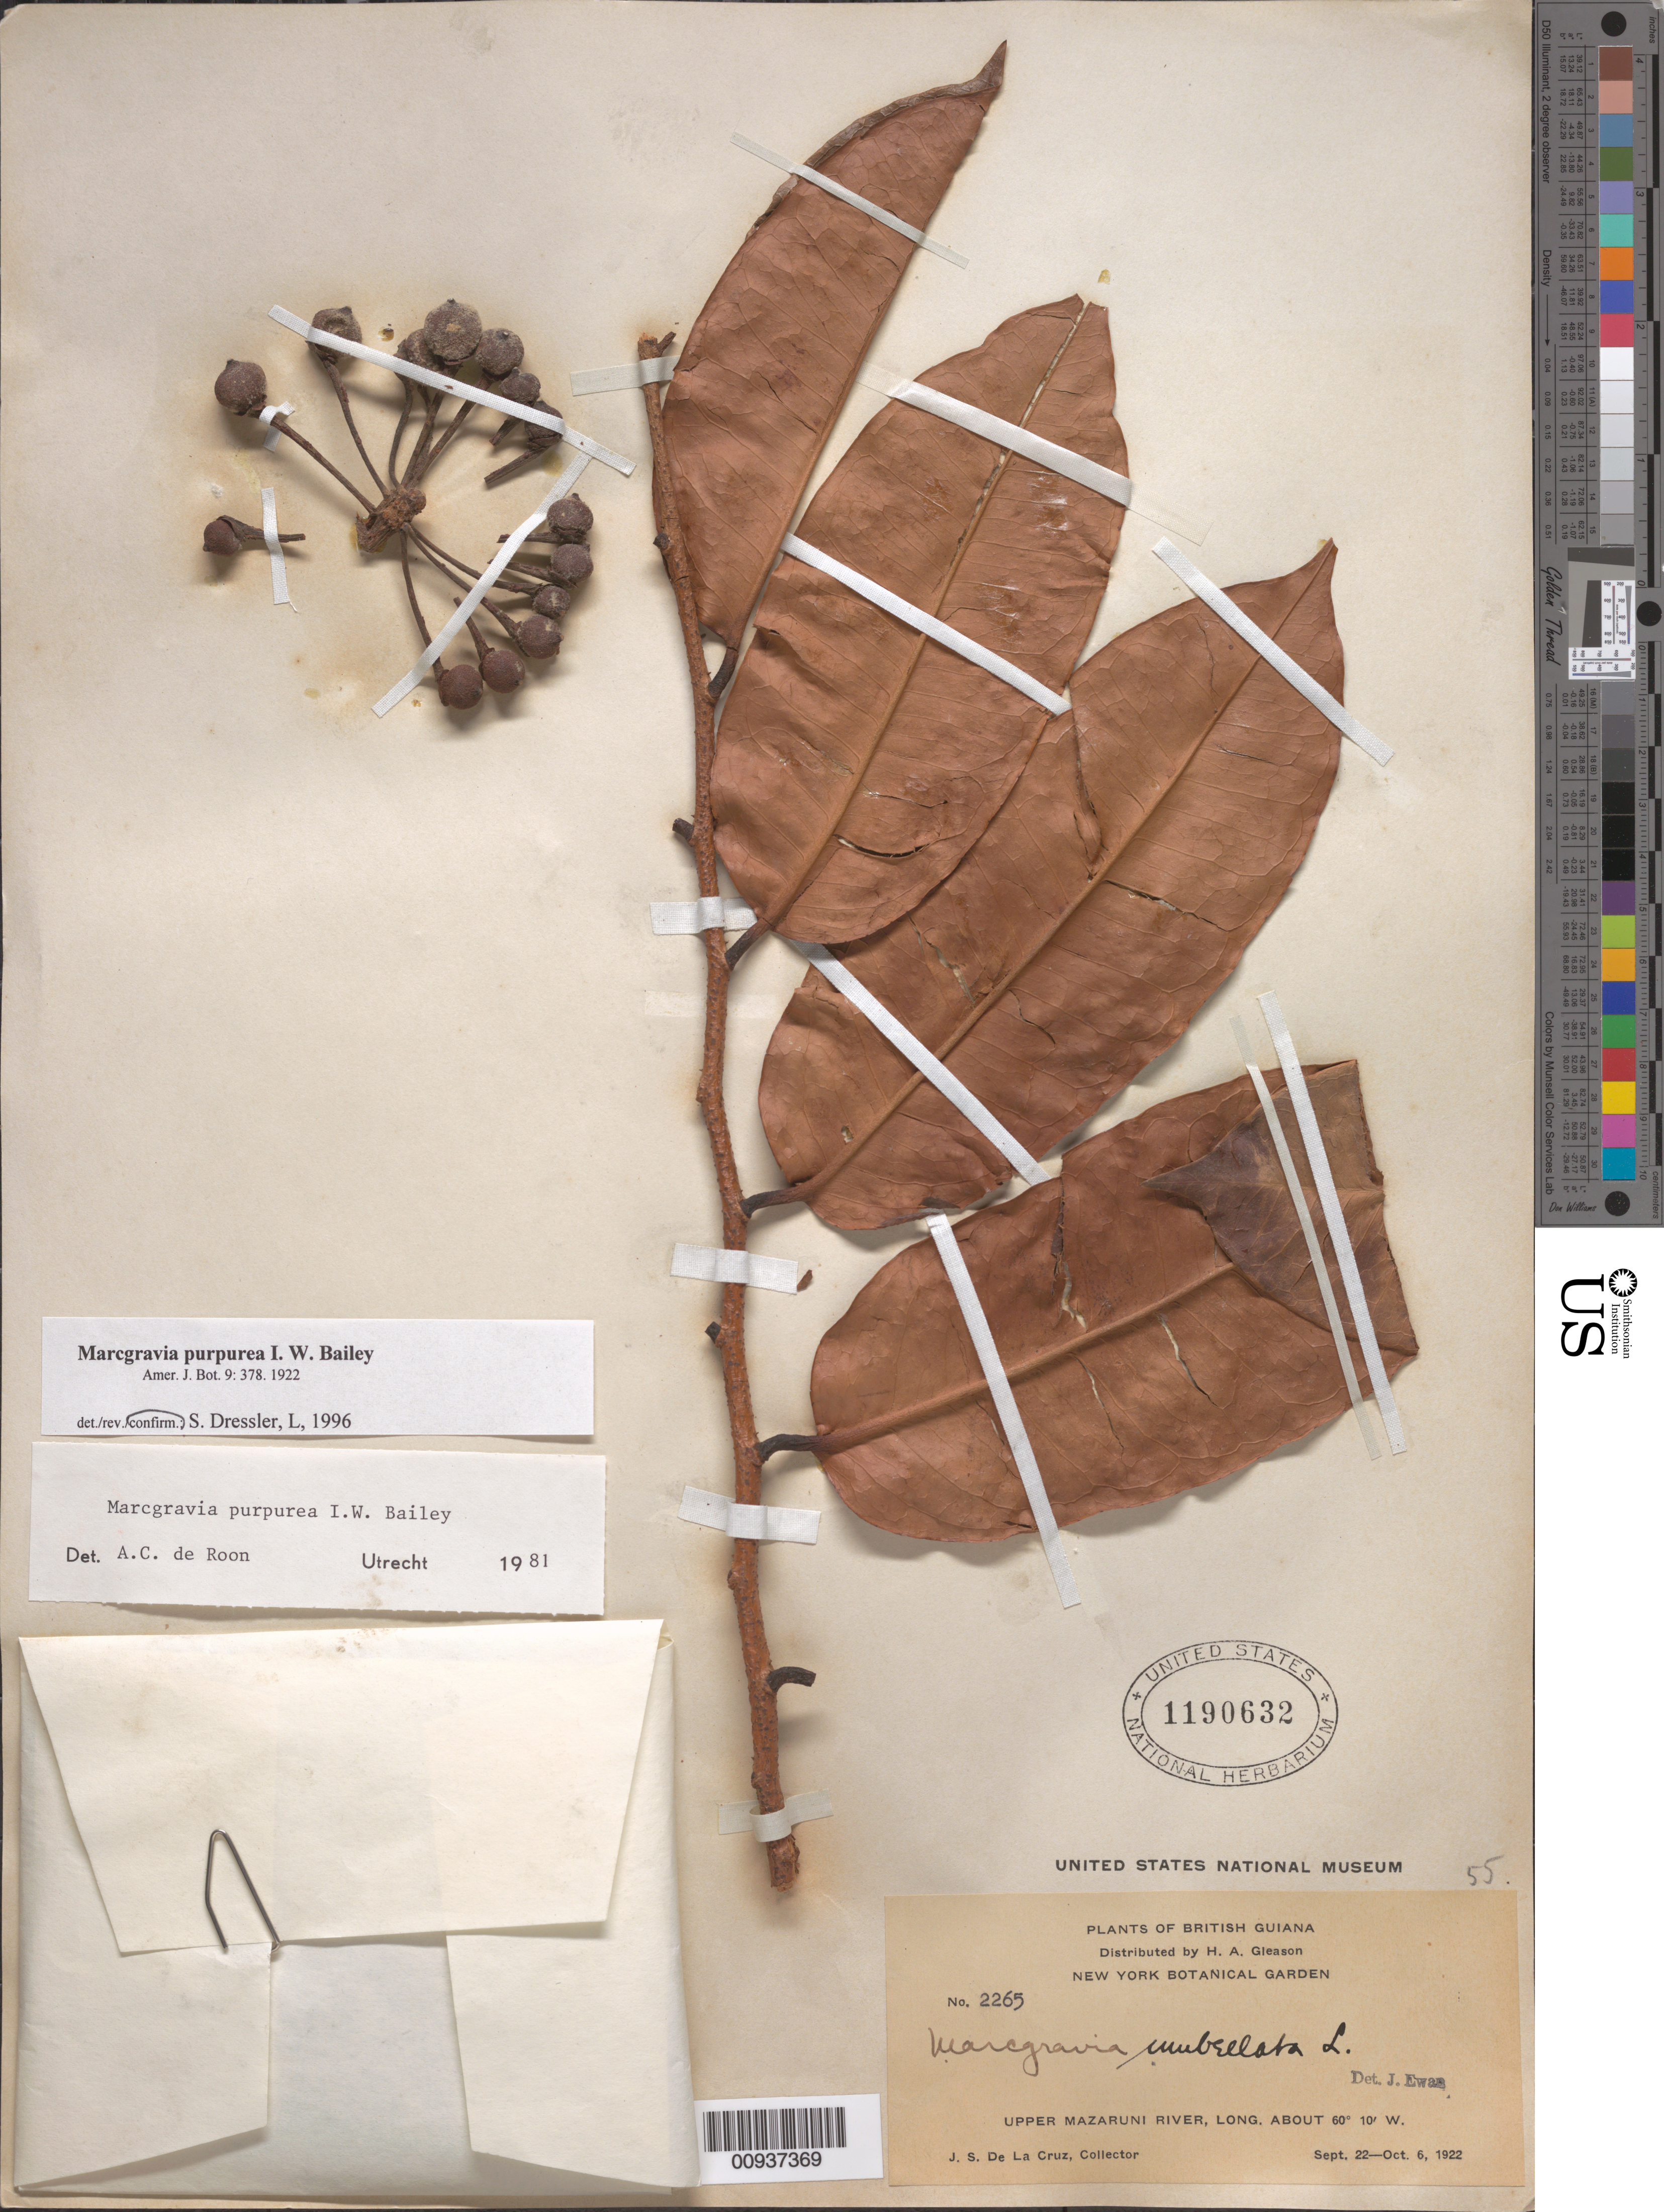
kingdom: Plantae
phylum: Tracheophyta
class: Magnoliopsida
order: Ericales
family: Marcgraviaceae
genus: Marcgravia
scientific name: Marcgravia purpurea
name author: I.W. Bailey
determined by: Dressler, S., (FR), Forschungsinstitut Und Naturmuseum Senckenberg (GERMANY)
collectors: J. S. de la Cruz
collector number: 2265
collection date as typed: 22-Sep-22 to 6-Oct-22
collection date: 1922-09-22/1922-10-06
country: Guyana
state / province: Cuyuni-Mazaruni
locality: Upper Mazaruni R.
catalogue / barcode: US 1190632